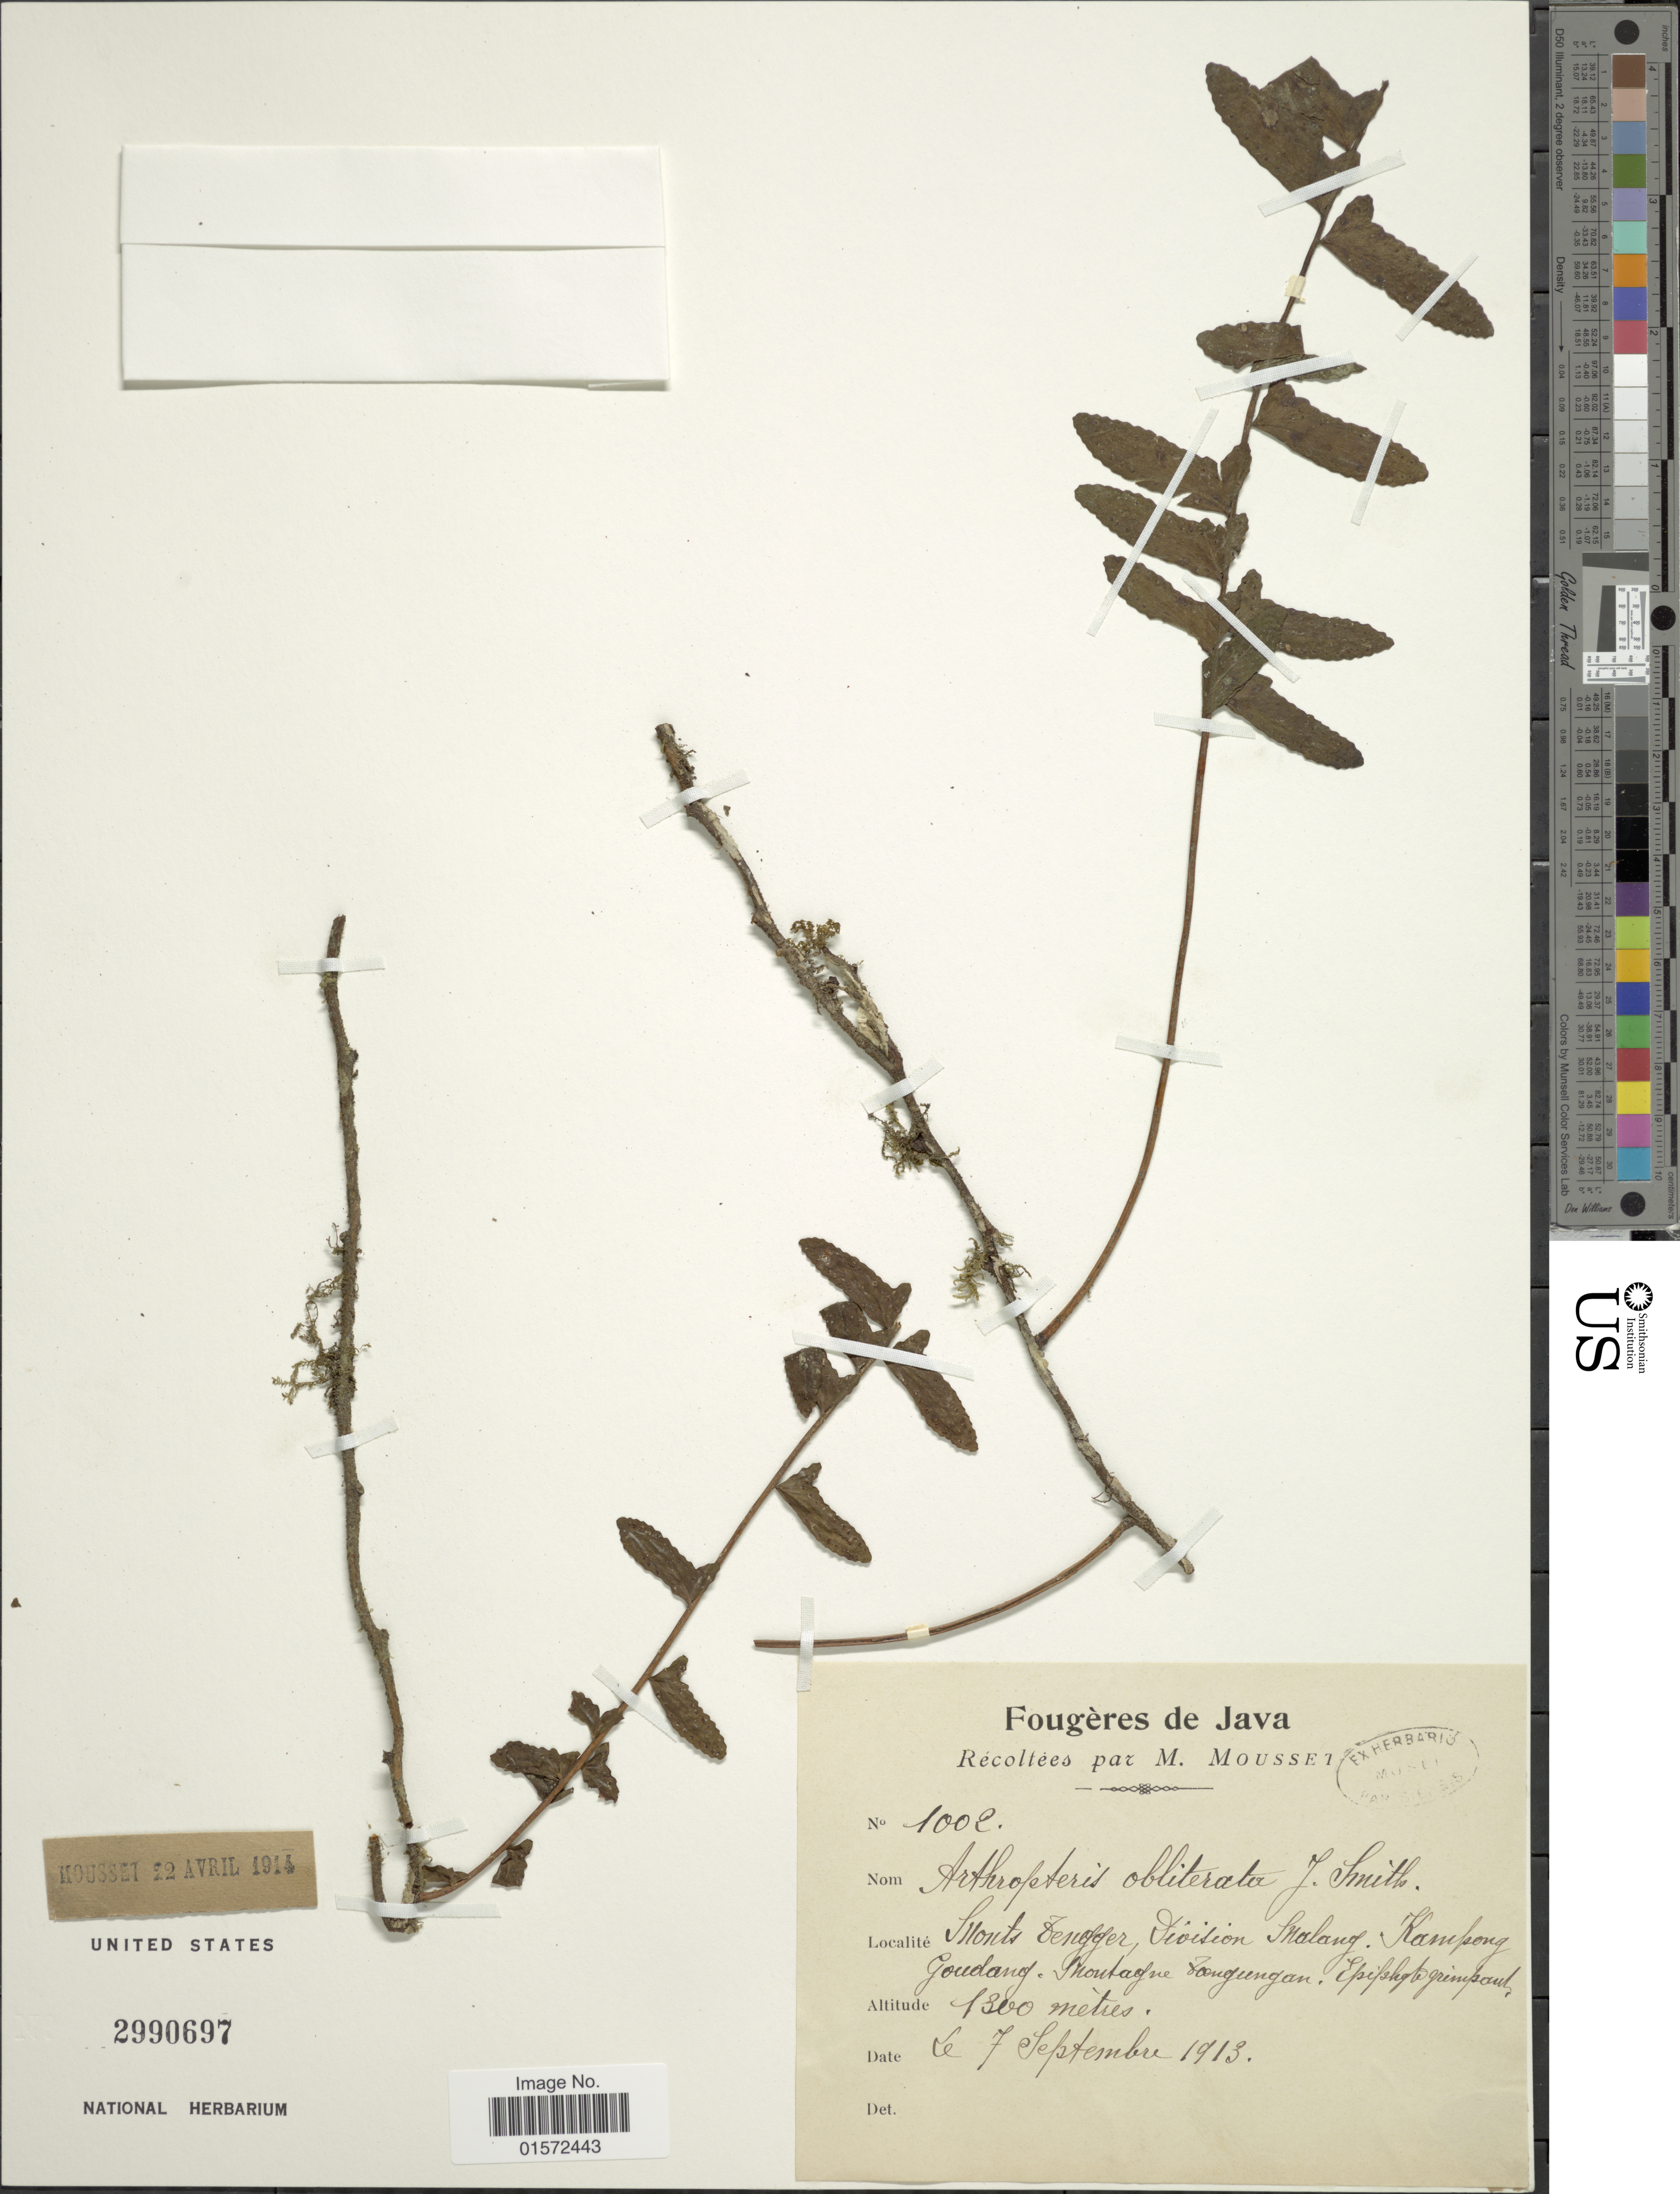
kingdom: Plantae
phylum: Tracheophyta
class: Polypodiopsida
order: Polypodiales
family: Tectariaceae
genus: Arthropteris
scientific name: Arthropteris palisotii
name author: (Desv.) Alston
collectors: M. Mousset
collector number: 1002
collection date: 1913-09-07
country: Indonesia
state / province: Java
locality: Monts Dengger, Division Malang, Kampong Goudangm Montagne Tamgungon [illegible text][interpreted]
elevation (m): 1300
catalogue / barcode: US 2990697